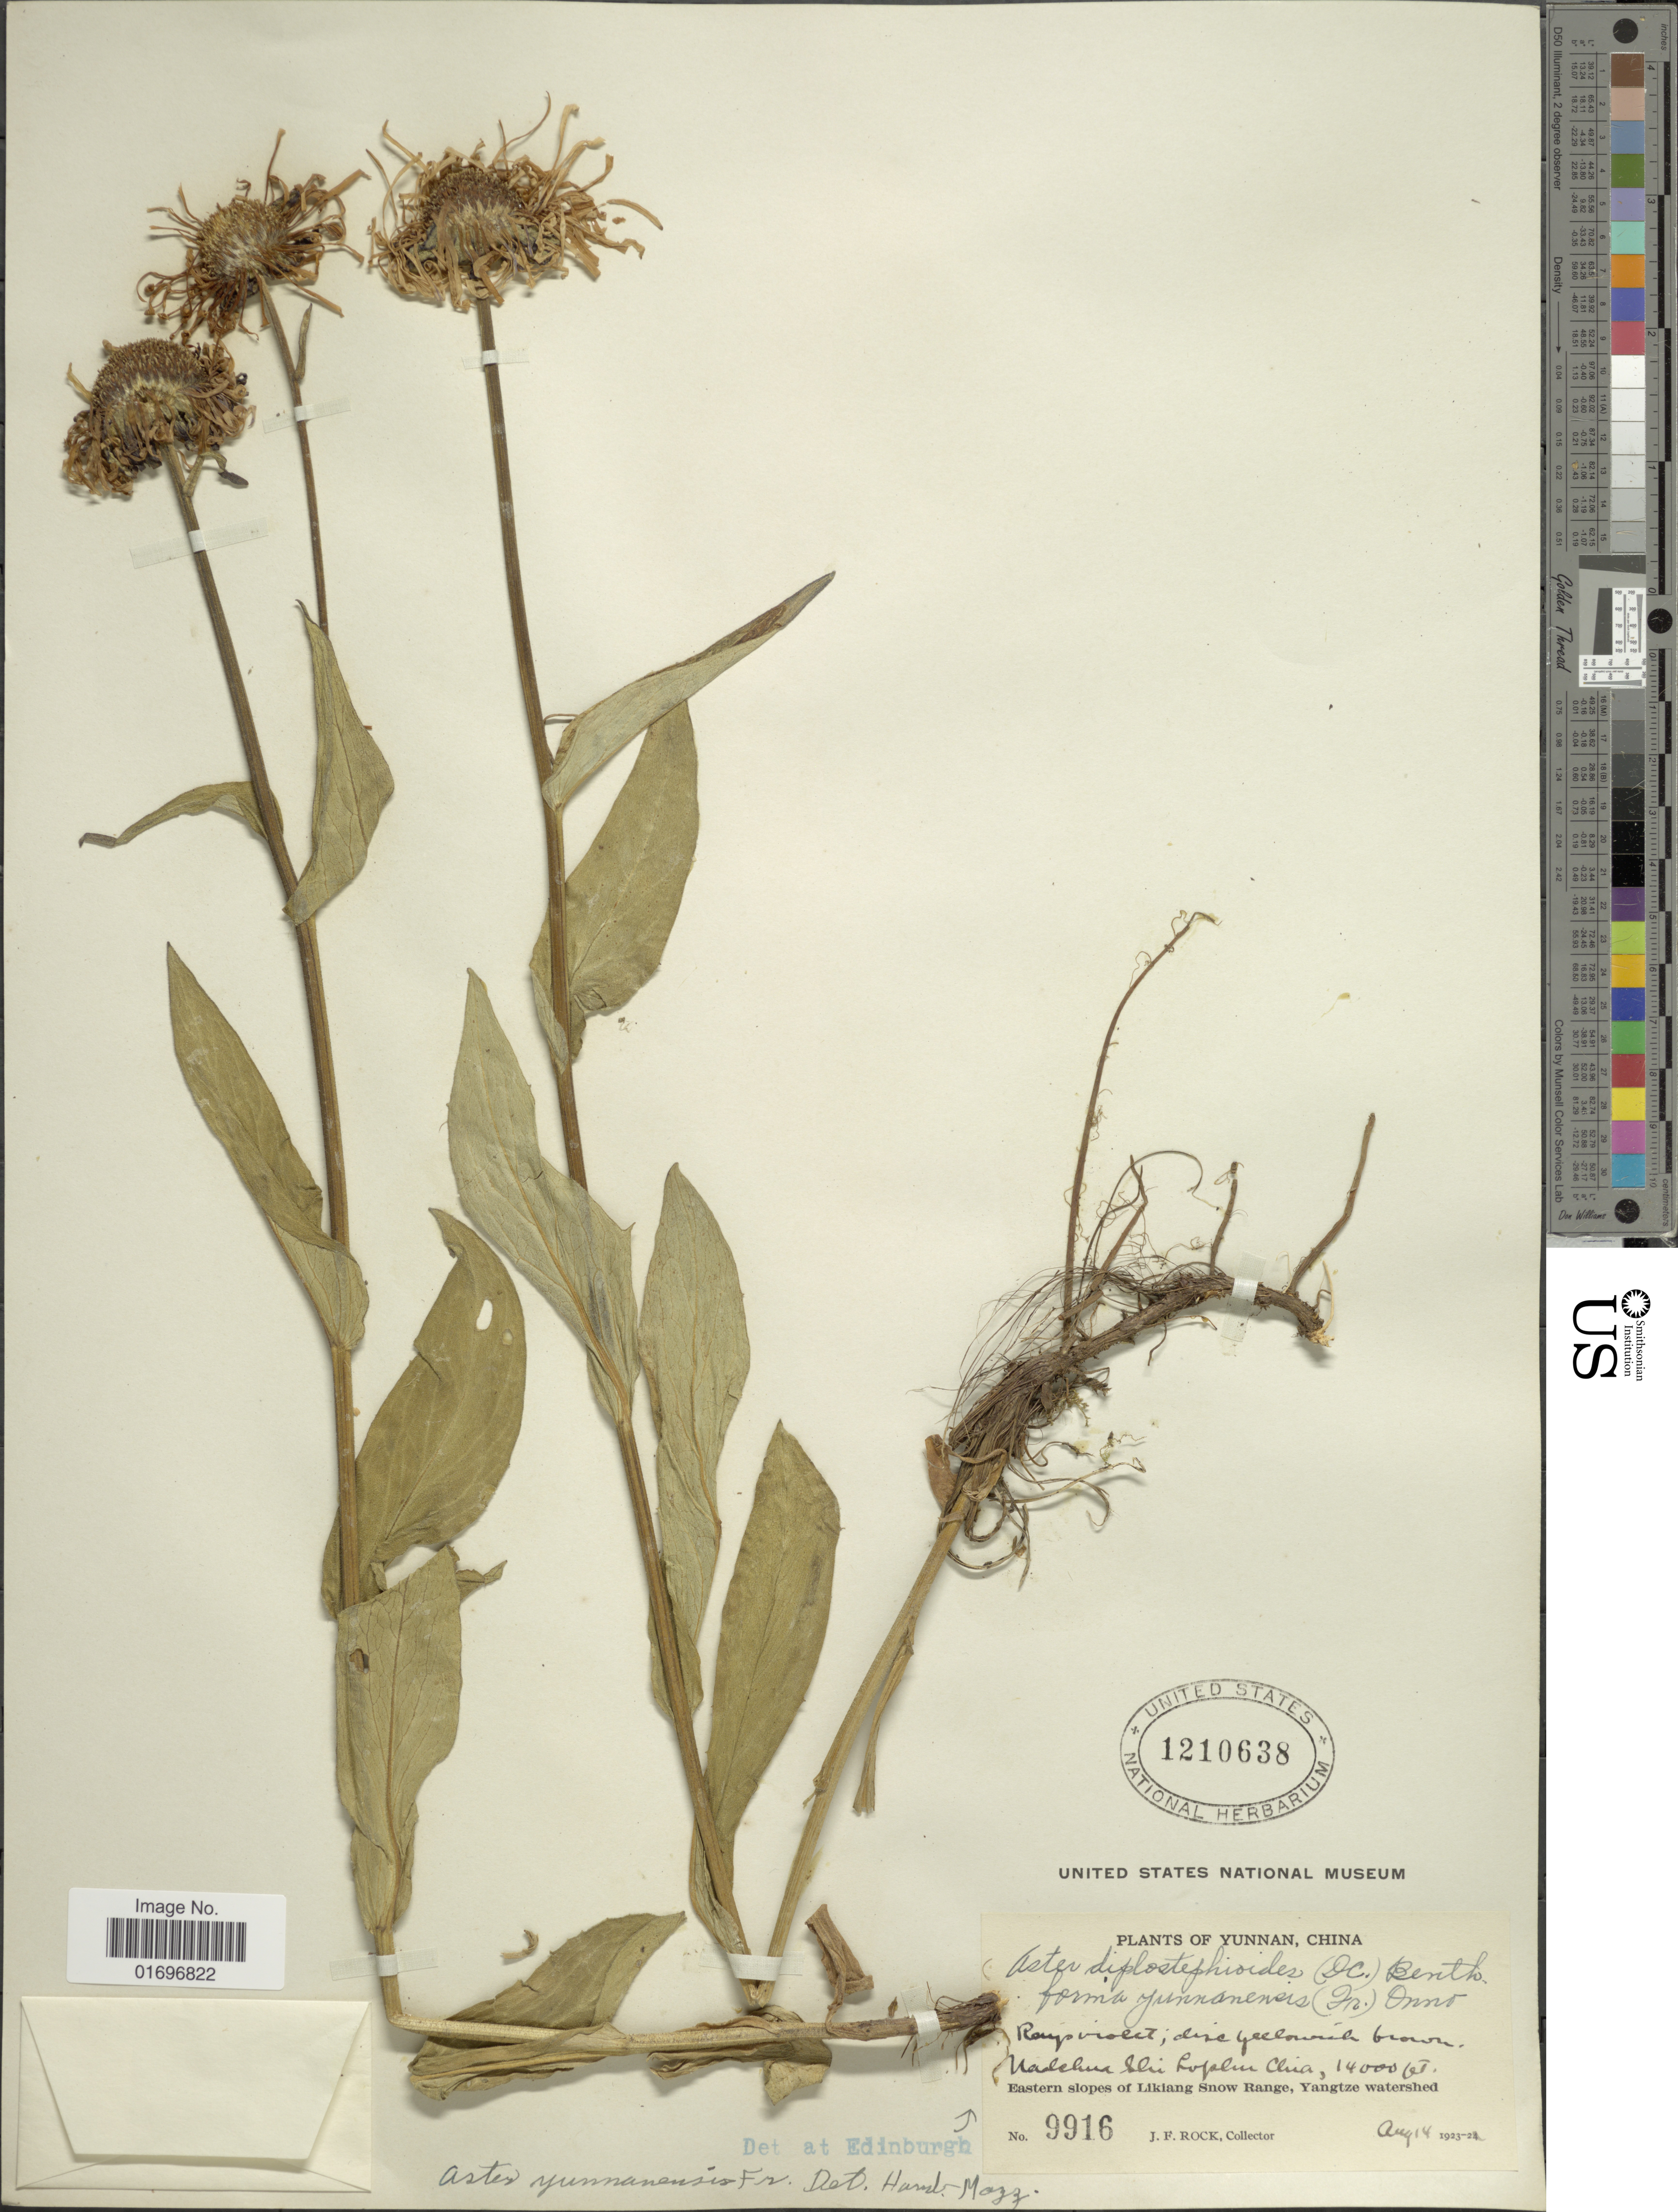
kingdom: Plantae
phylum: Tracheophyta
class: Magnoliopsida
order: Asterales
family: Asteraceae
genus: Aster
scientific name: Aster yunnanensis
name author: Franch.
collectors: J. Rock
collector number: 9916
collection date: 1923-08-14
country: China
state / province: Yunnan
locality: Nadehua Shi Lophu Chia. Eastern slopes of Likiang Snow Range, Yangtze watershed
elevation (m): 4267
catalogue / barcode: US 1210638